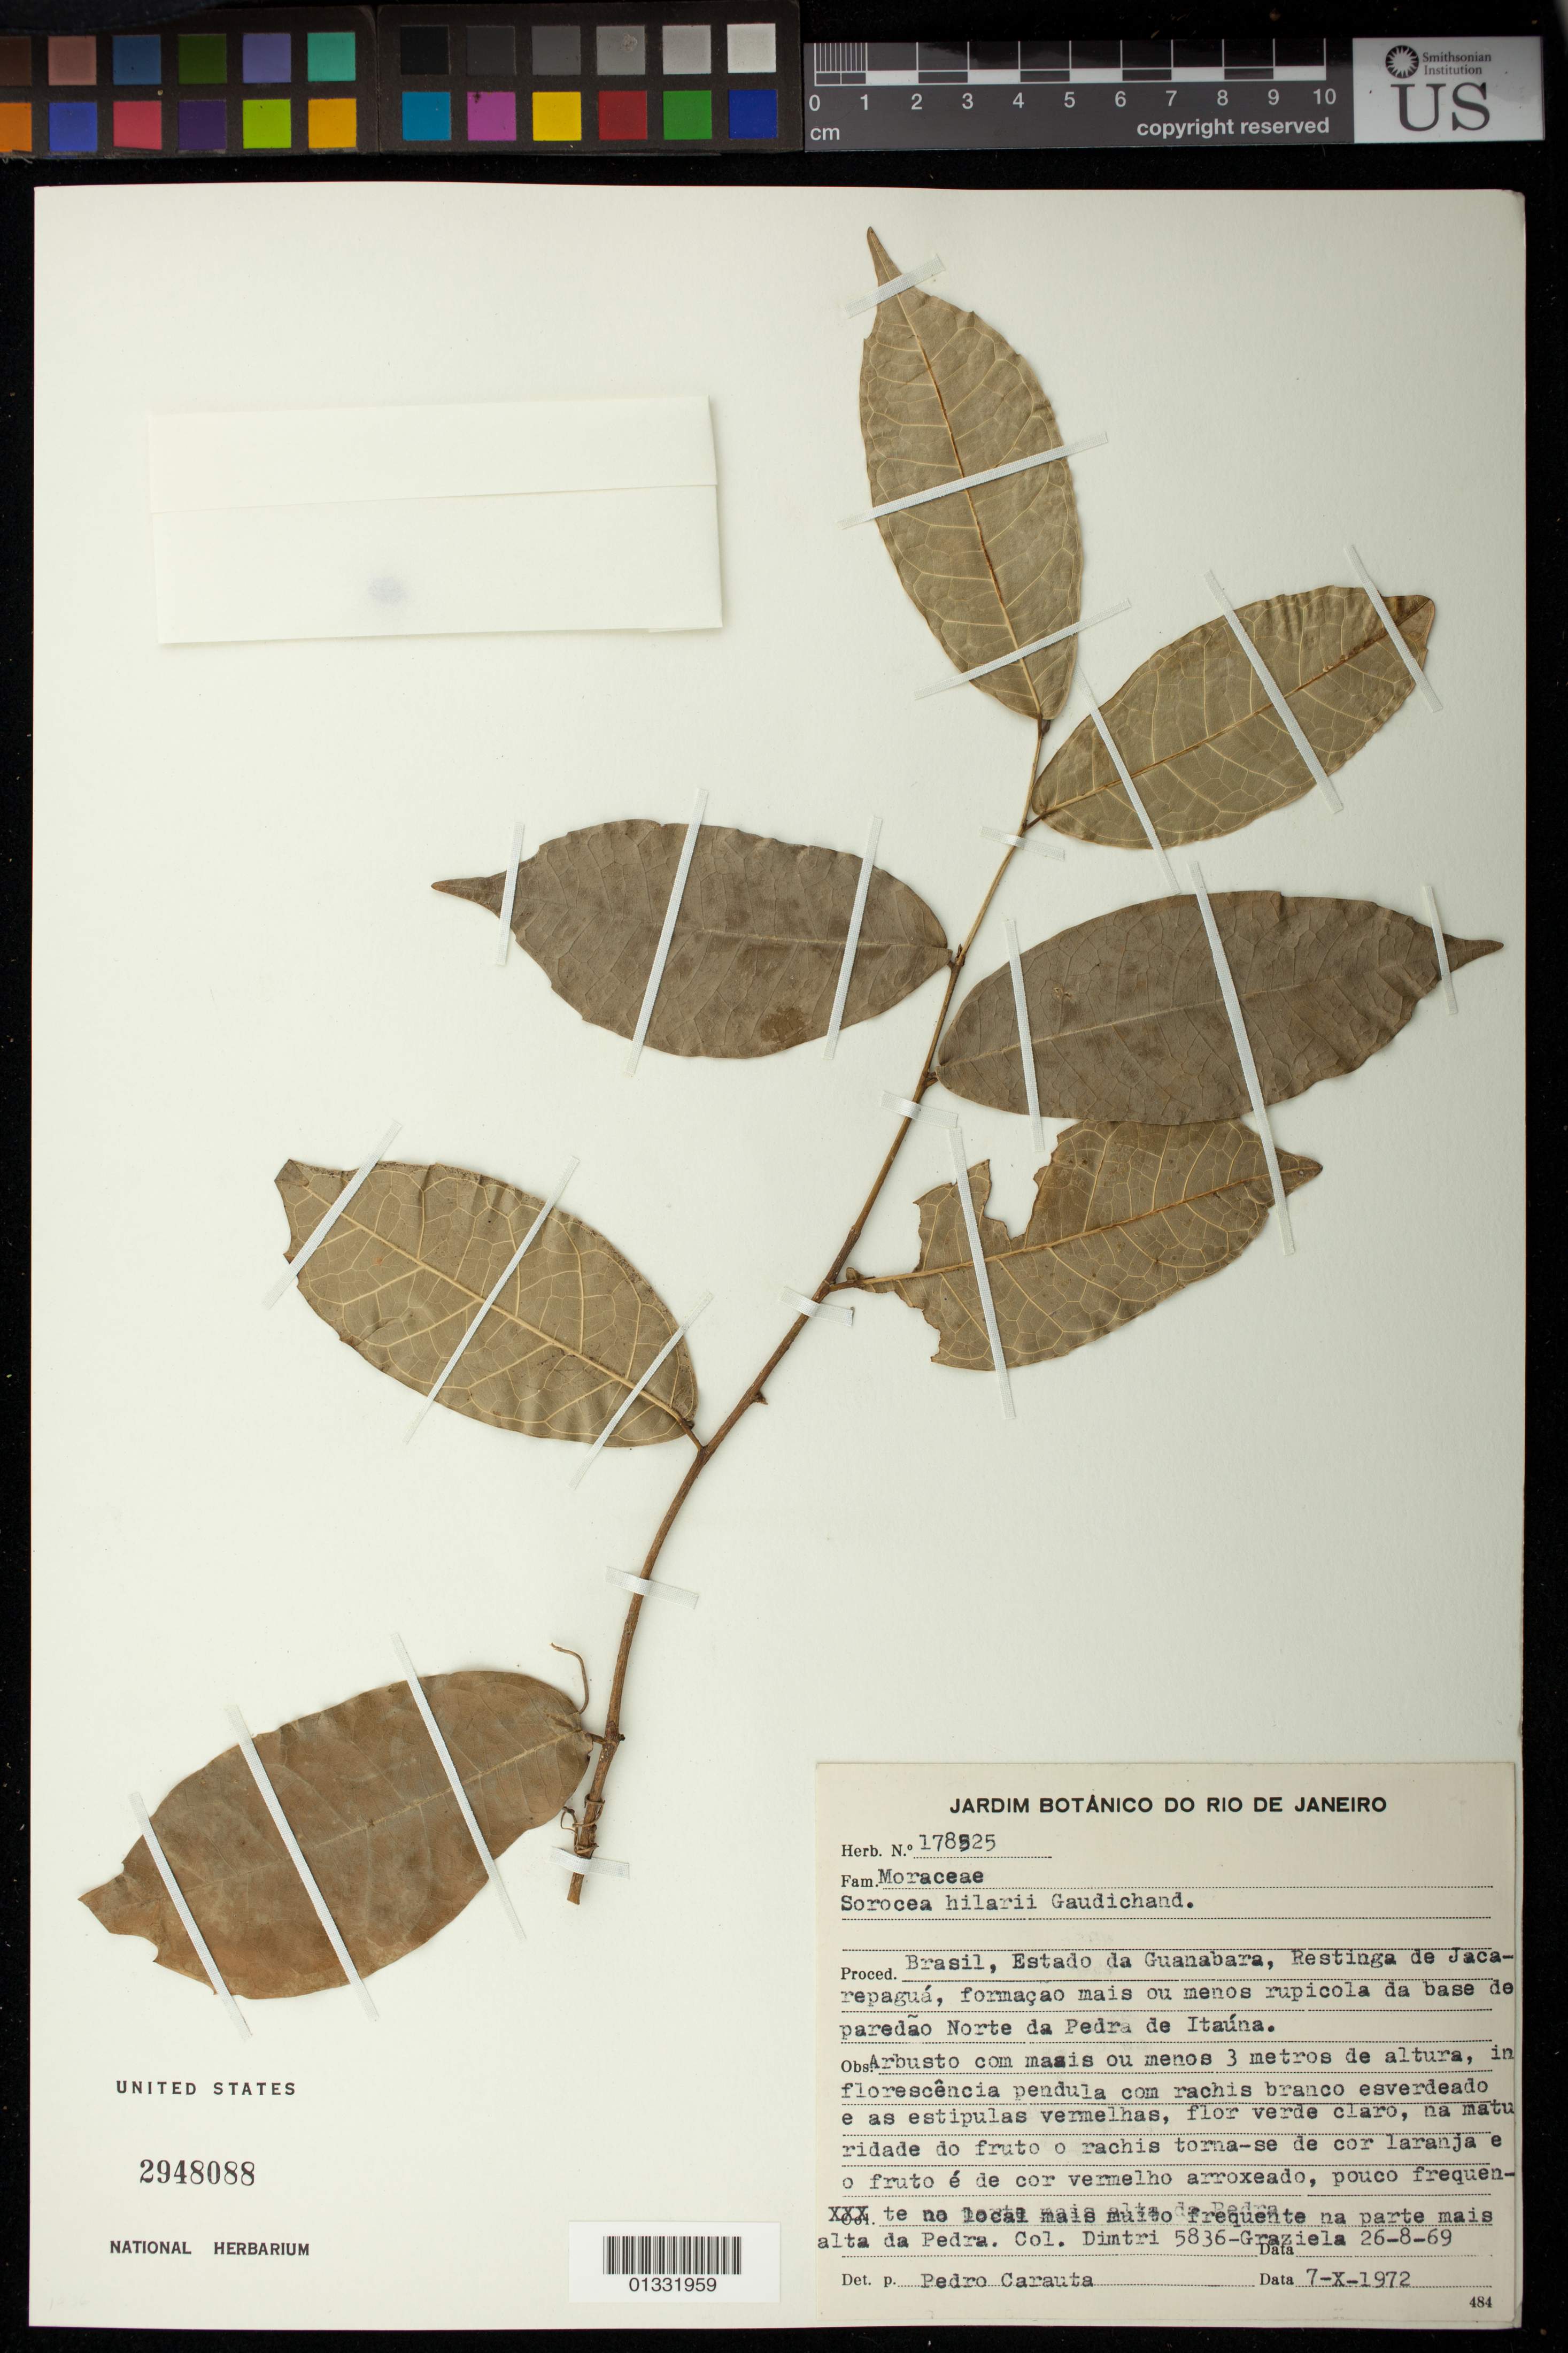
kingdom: Plantae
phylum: Tracheophyta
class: Magnoliopsida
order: Rosales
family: Moraceae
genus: Sorocea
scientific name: Sorocea hilarii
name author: Gaudich.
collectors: -. Dimitri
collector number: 5836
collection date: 1969-08-26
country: Brazil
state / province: Rio de Janeiro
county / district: Rio de Janeiro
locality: Restinga de Jacarepaguá, formação mais ou menos rupícola da base do paredão Norte da Pedra de Itaúna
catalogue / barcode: US 2948088